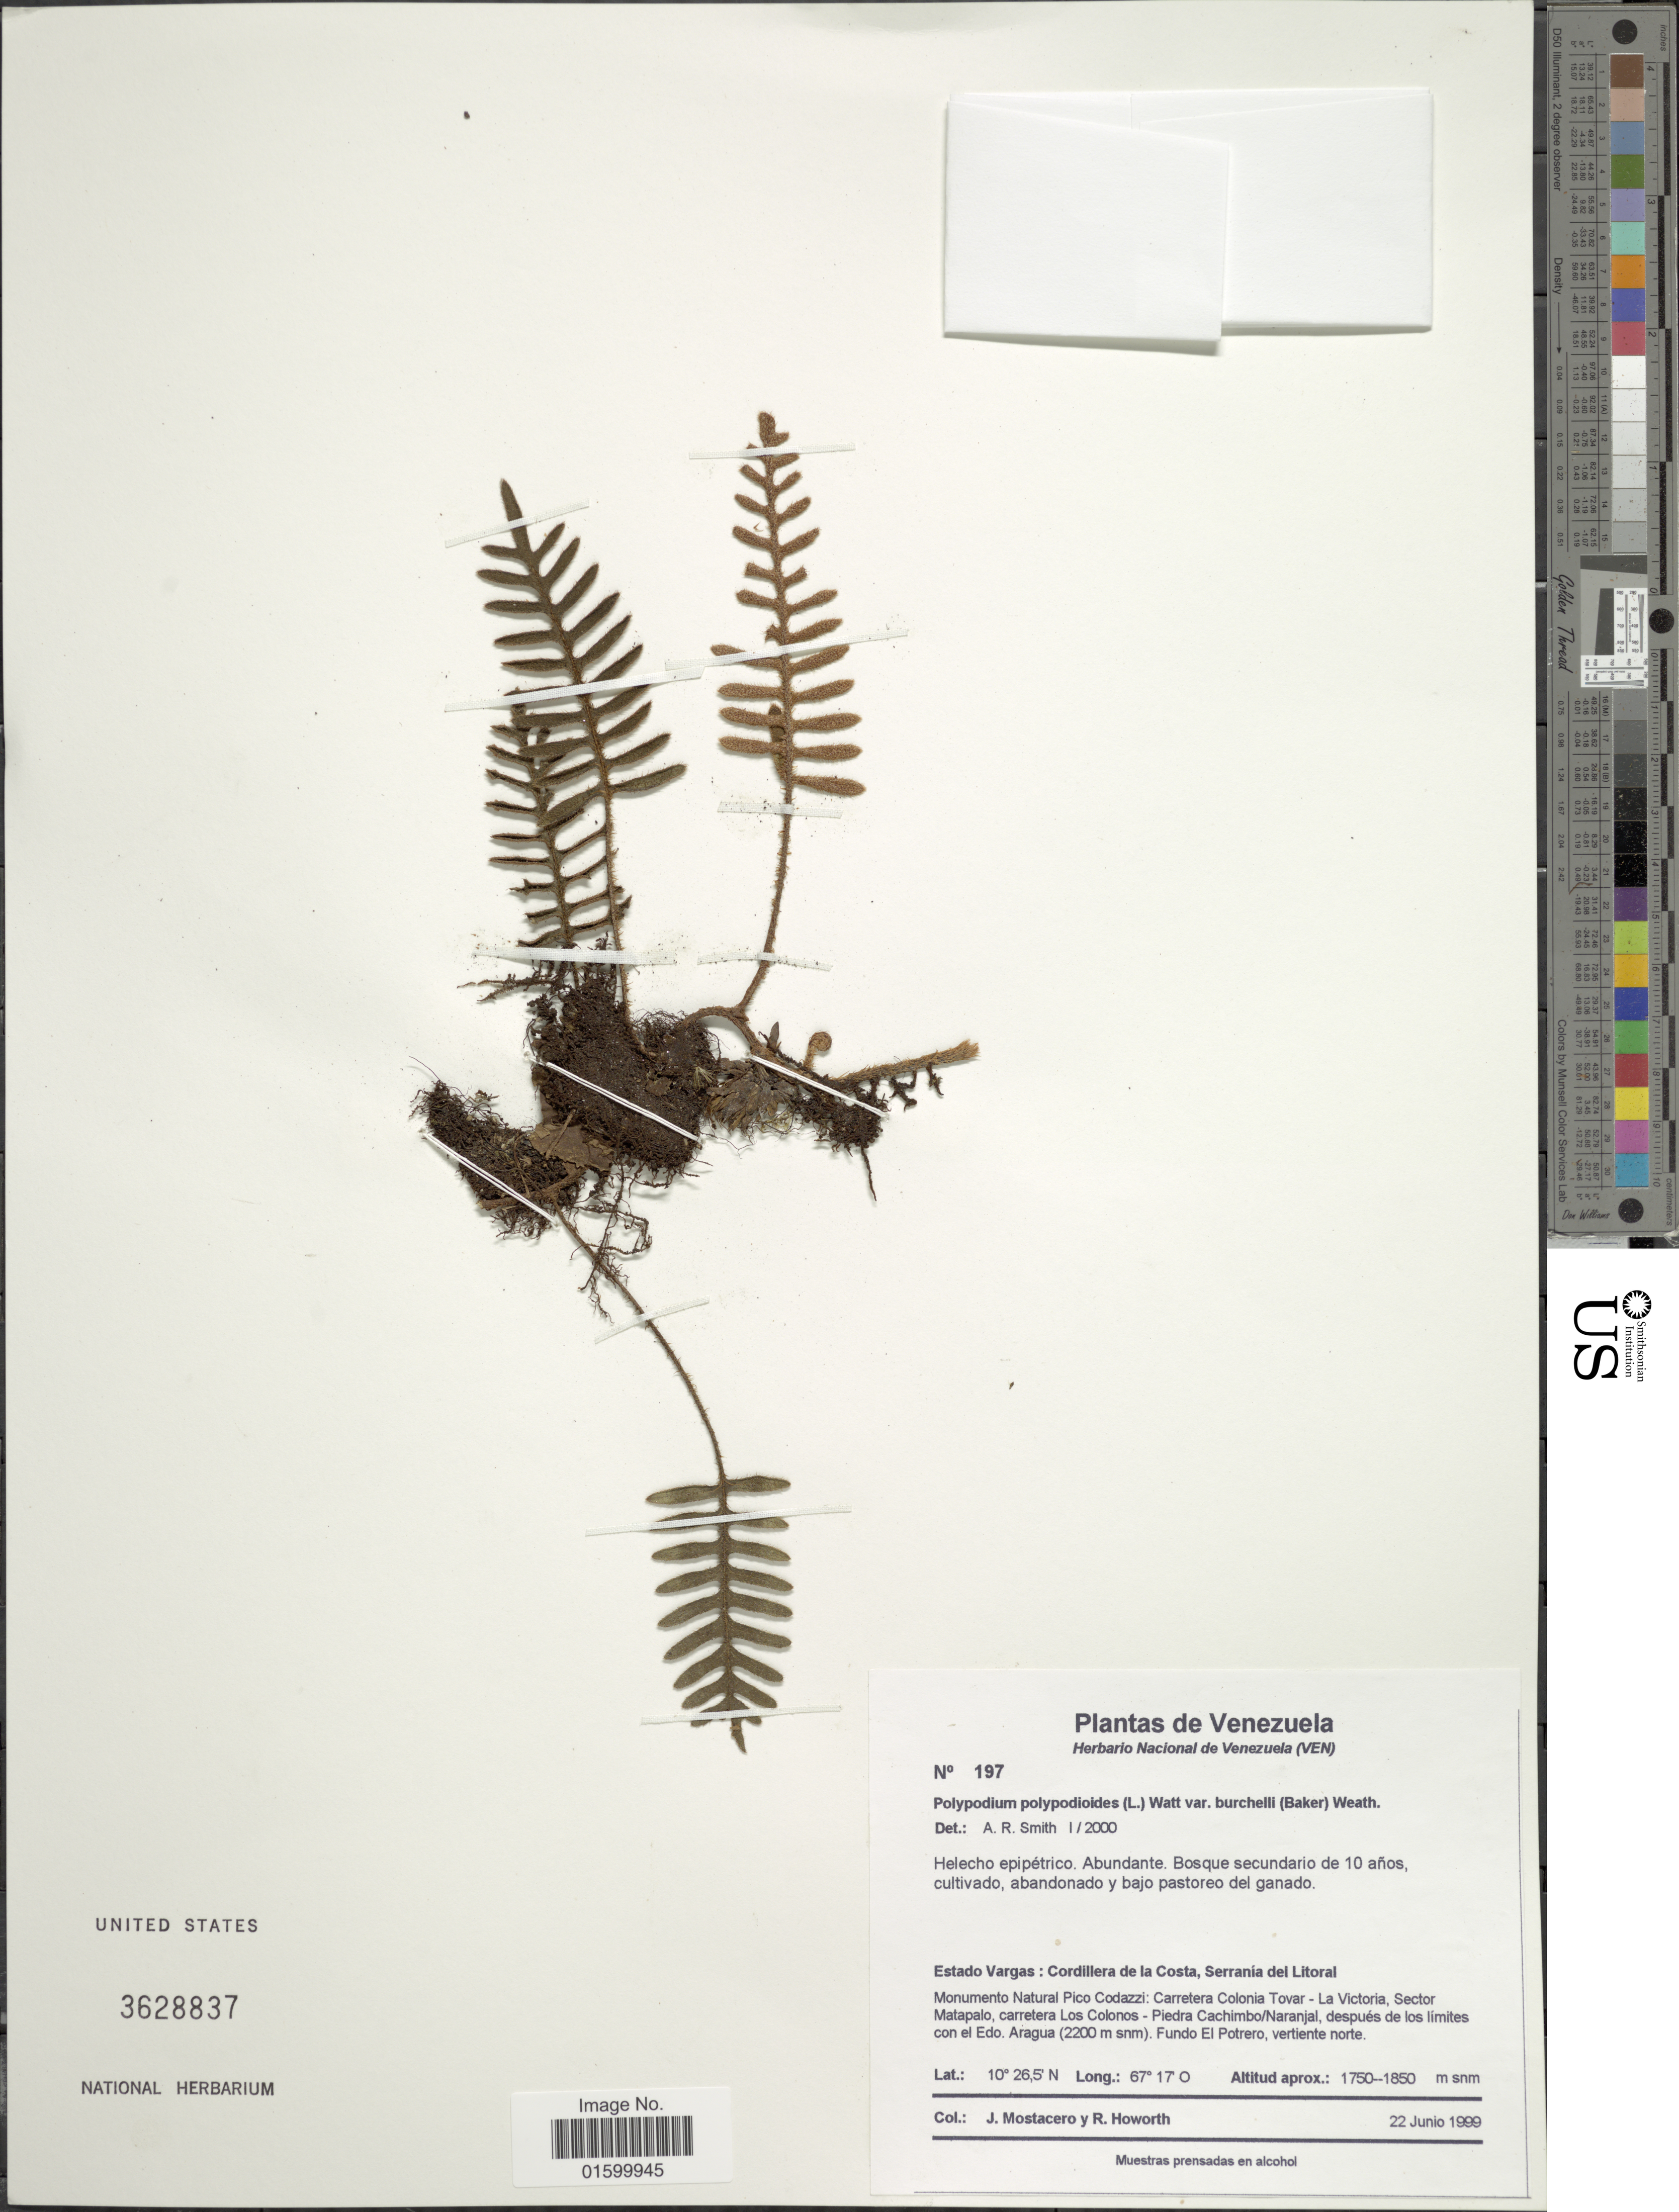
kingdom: Plantae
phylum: Tracheophyta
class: Polypodiopsida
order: Polypodiales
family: Polypodiaceae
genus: Pleopeltis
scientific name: Pleopeltis polypodioides var. burchellii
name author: (Baker) A.R. Sm.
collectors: J. Mostacero & R. Howorth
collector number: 197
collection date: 1999-06-22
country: Venezuela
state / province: Vargas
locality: Estado Vargas, Cordillera de la Costa, Serrania del Litoral, Monumento Natural Pico Codazzi, Carretera Colonia Tovar, La Victoria, Sector Matapalo, carretera Los Colones, Piedra Cachimbo/Naranjal, depues de los limites con el Edo. Aragua, Fundo El Potrero, vertiente norte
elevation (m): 1750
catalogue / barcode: US 3628837